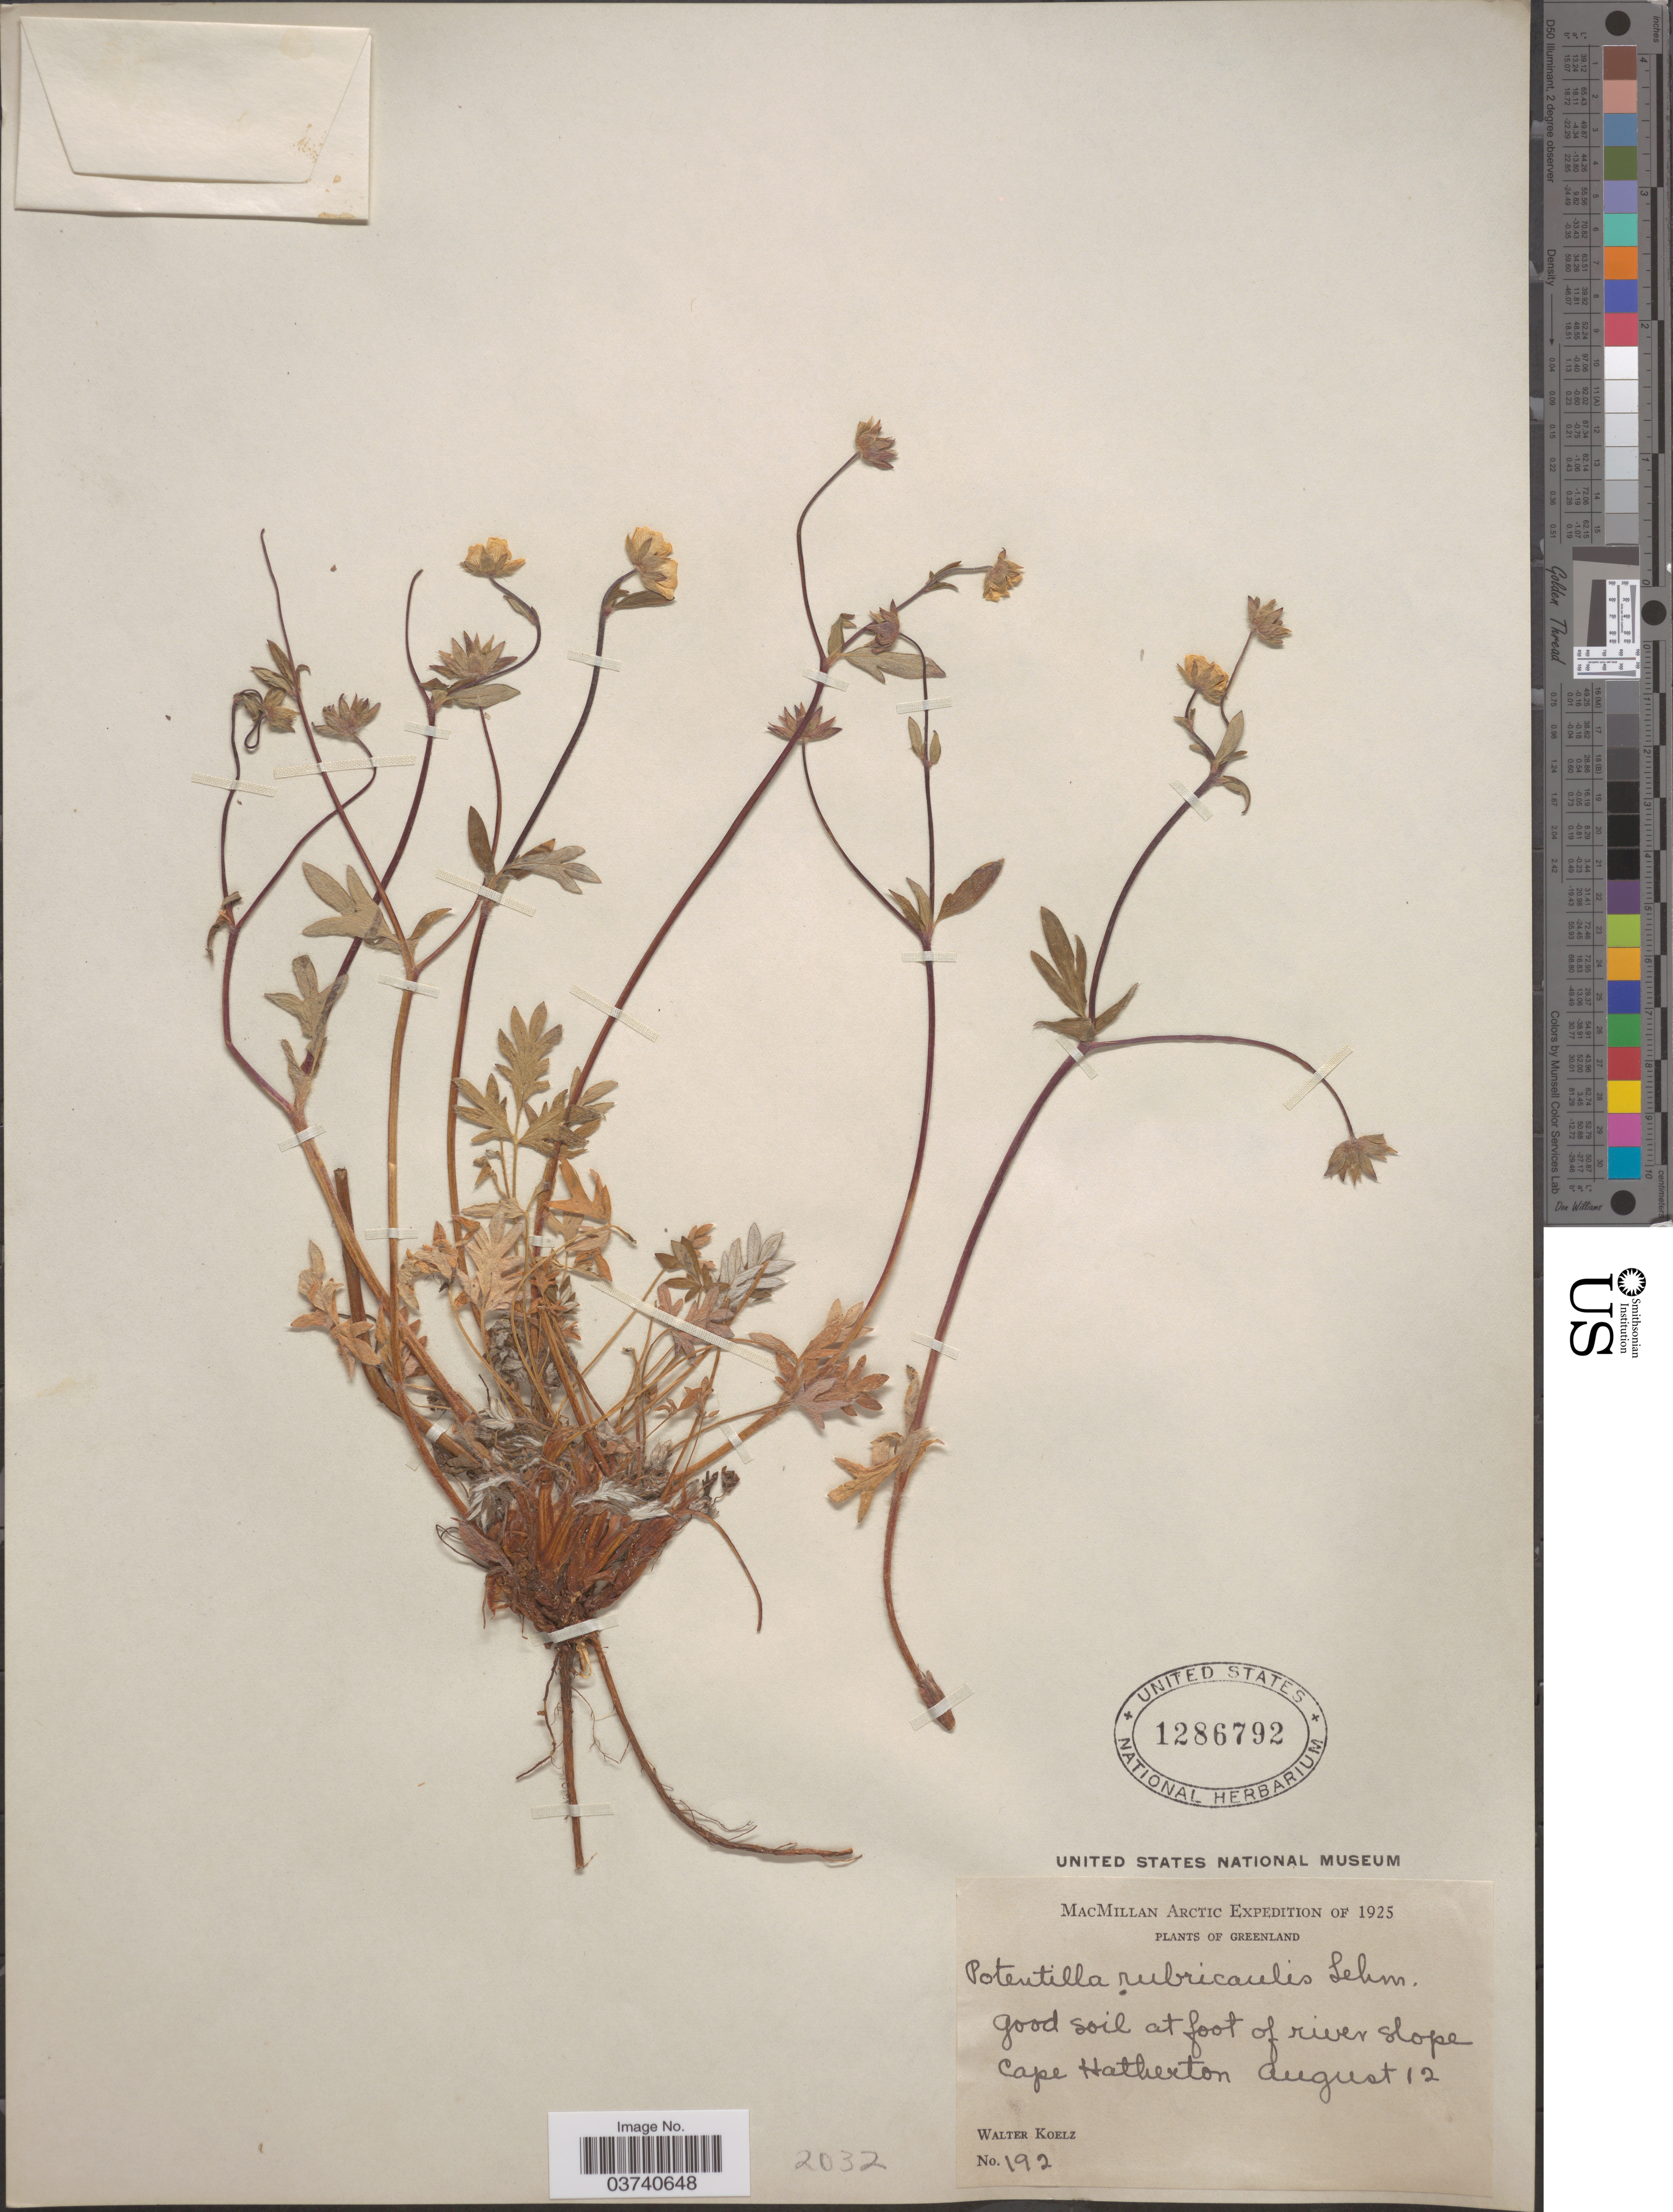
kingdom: Plantae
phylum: Tracheophyta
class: Magnoliopsida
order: Rosales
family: Rosaceae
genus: Potentilla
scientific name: Potentilla pedersenii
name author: (Rydb.) Rydb.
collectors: W. N. Koelz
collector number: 192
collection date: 1925-08-12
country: Greenland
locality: At foot of river slope. Cape Hatherton.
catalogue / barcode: US 1286792